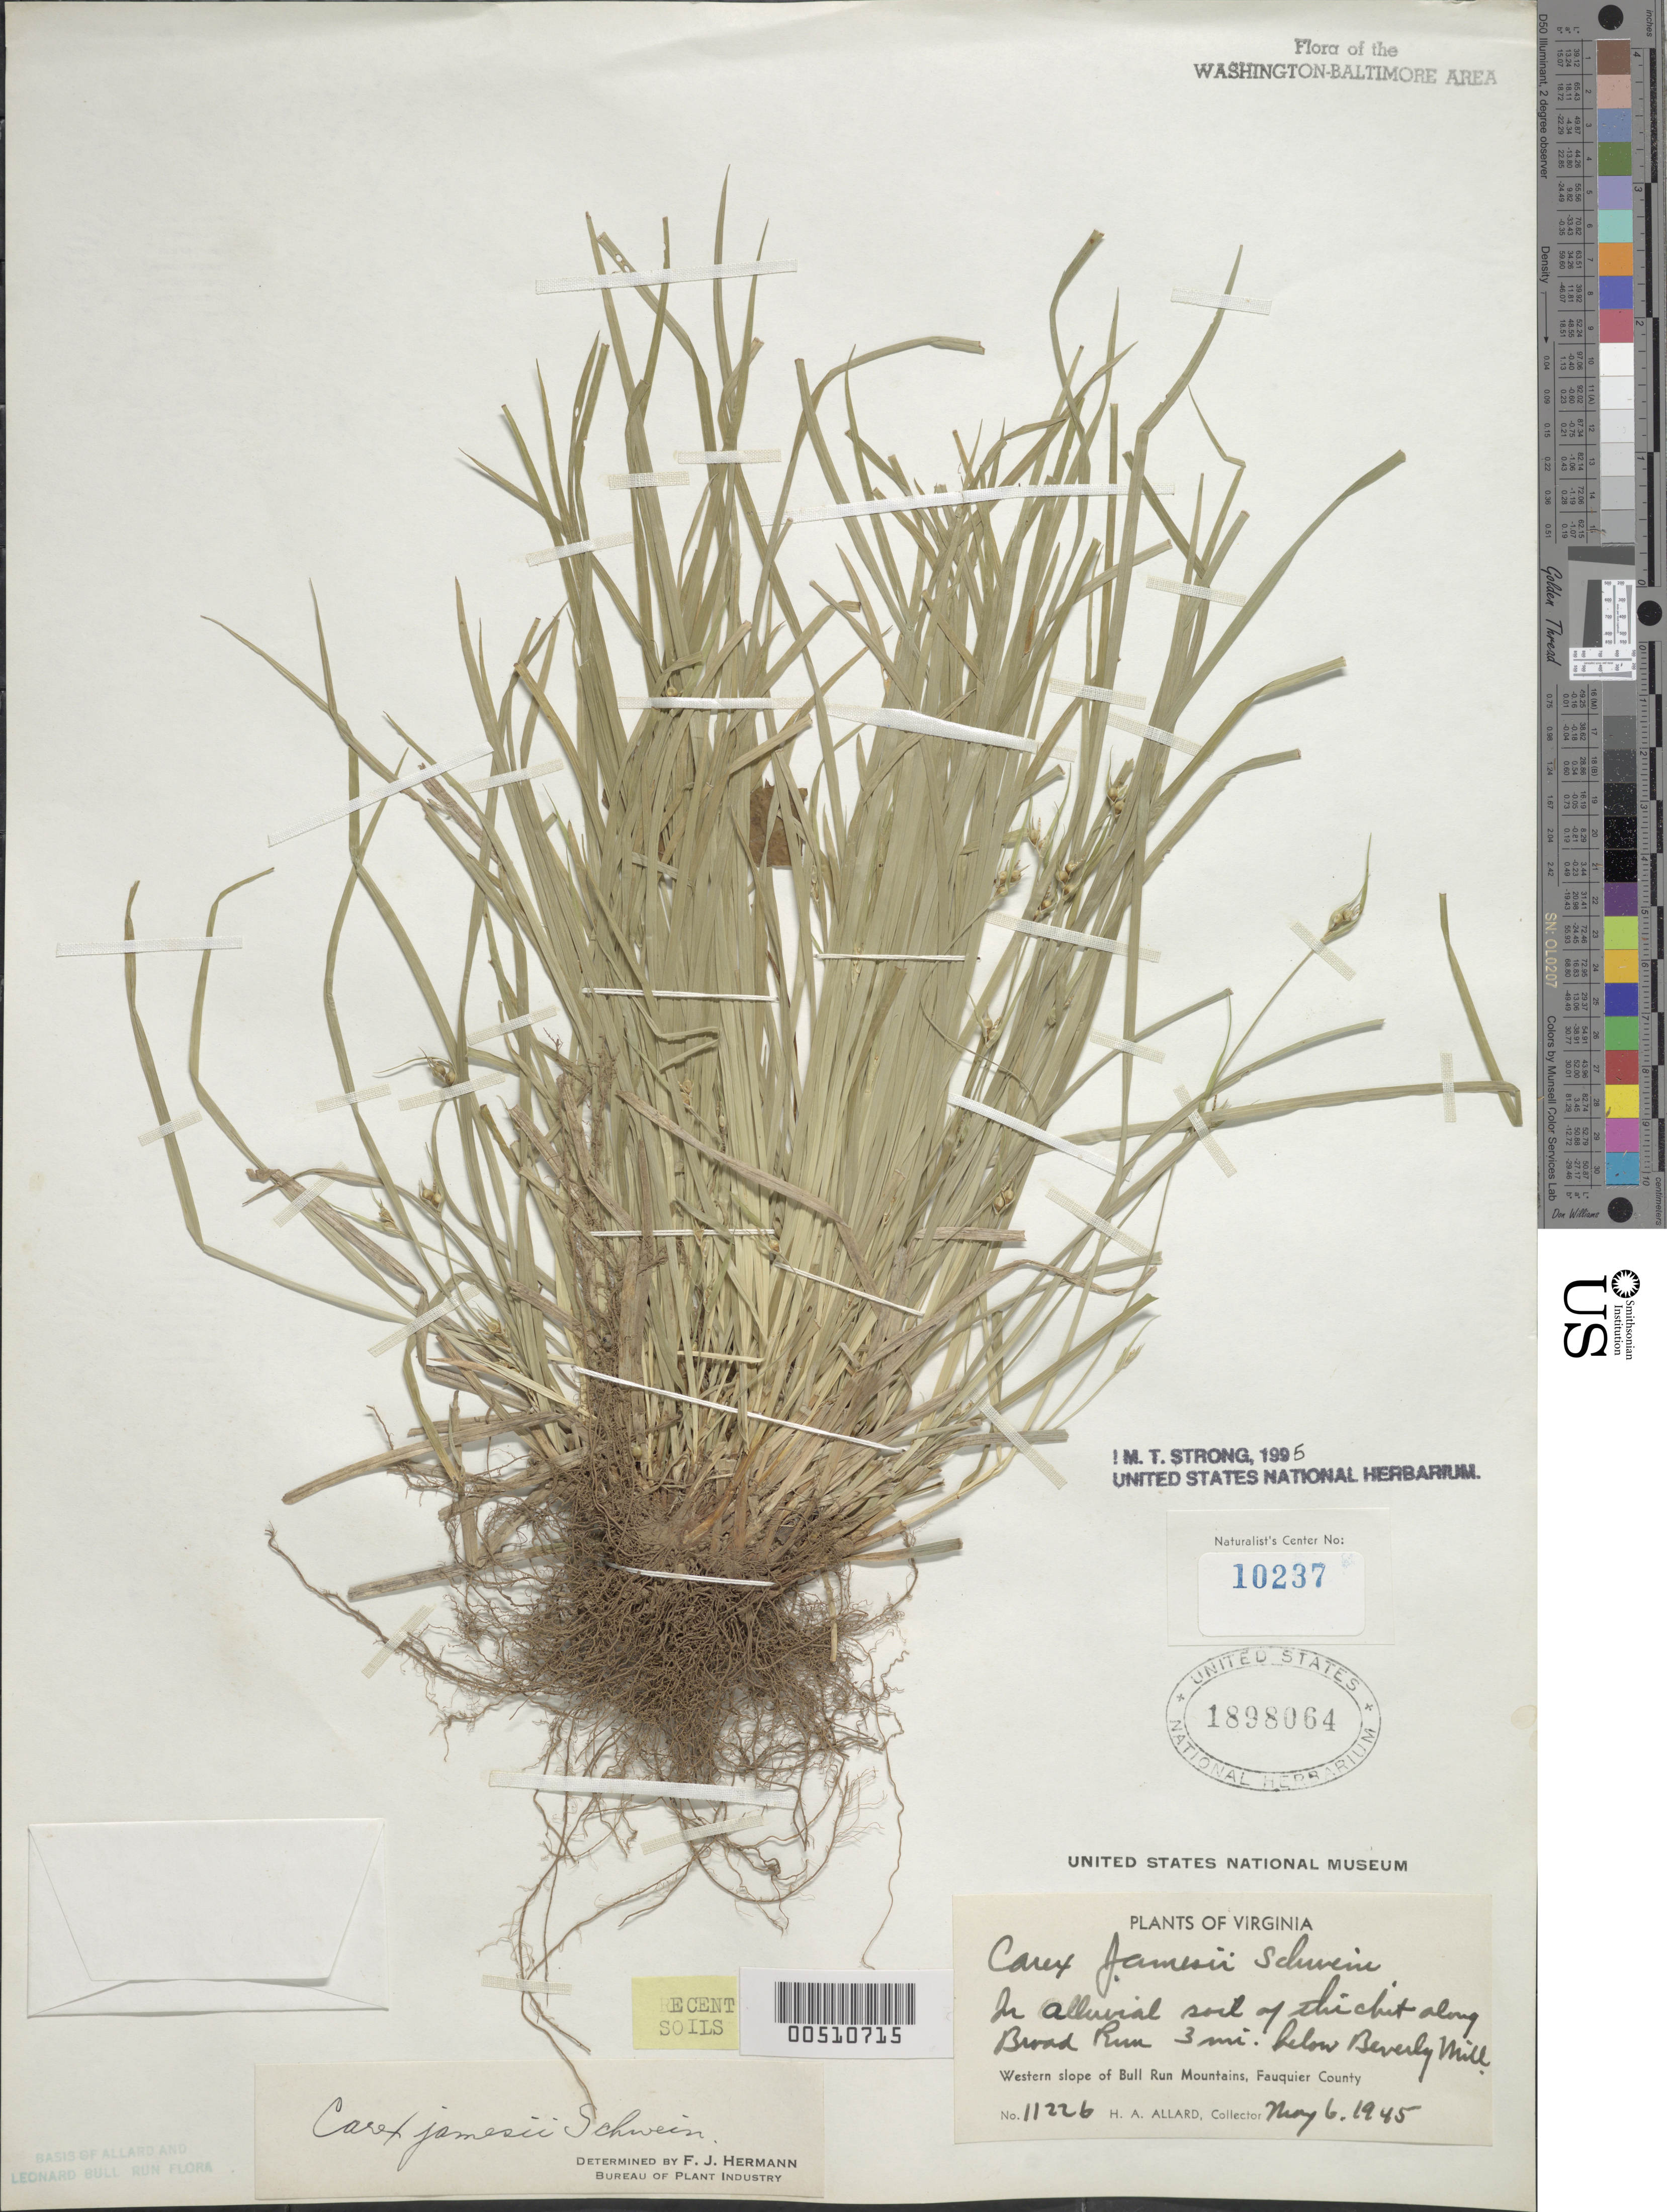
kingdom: Plantae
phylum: Tracheophyta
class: Liliopsida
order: Poales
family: Cyperaceae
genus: Carex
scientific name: Carex jamesii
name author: Schwein.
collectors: H. A. Allard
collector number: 11226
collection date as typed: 06 May 1945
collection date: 1945-05-06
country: United States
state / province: Virginia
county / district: Fauquier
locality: Broad Run, below Beverley Mill, W slope of Bull Run Mts. Bull Run Mts.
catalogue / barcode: US 1898064